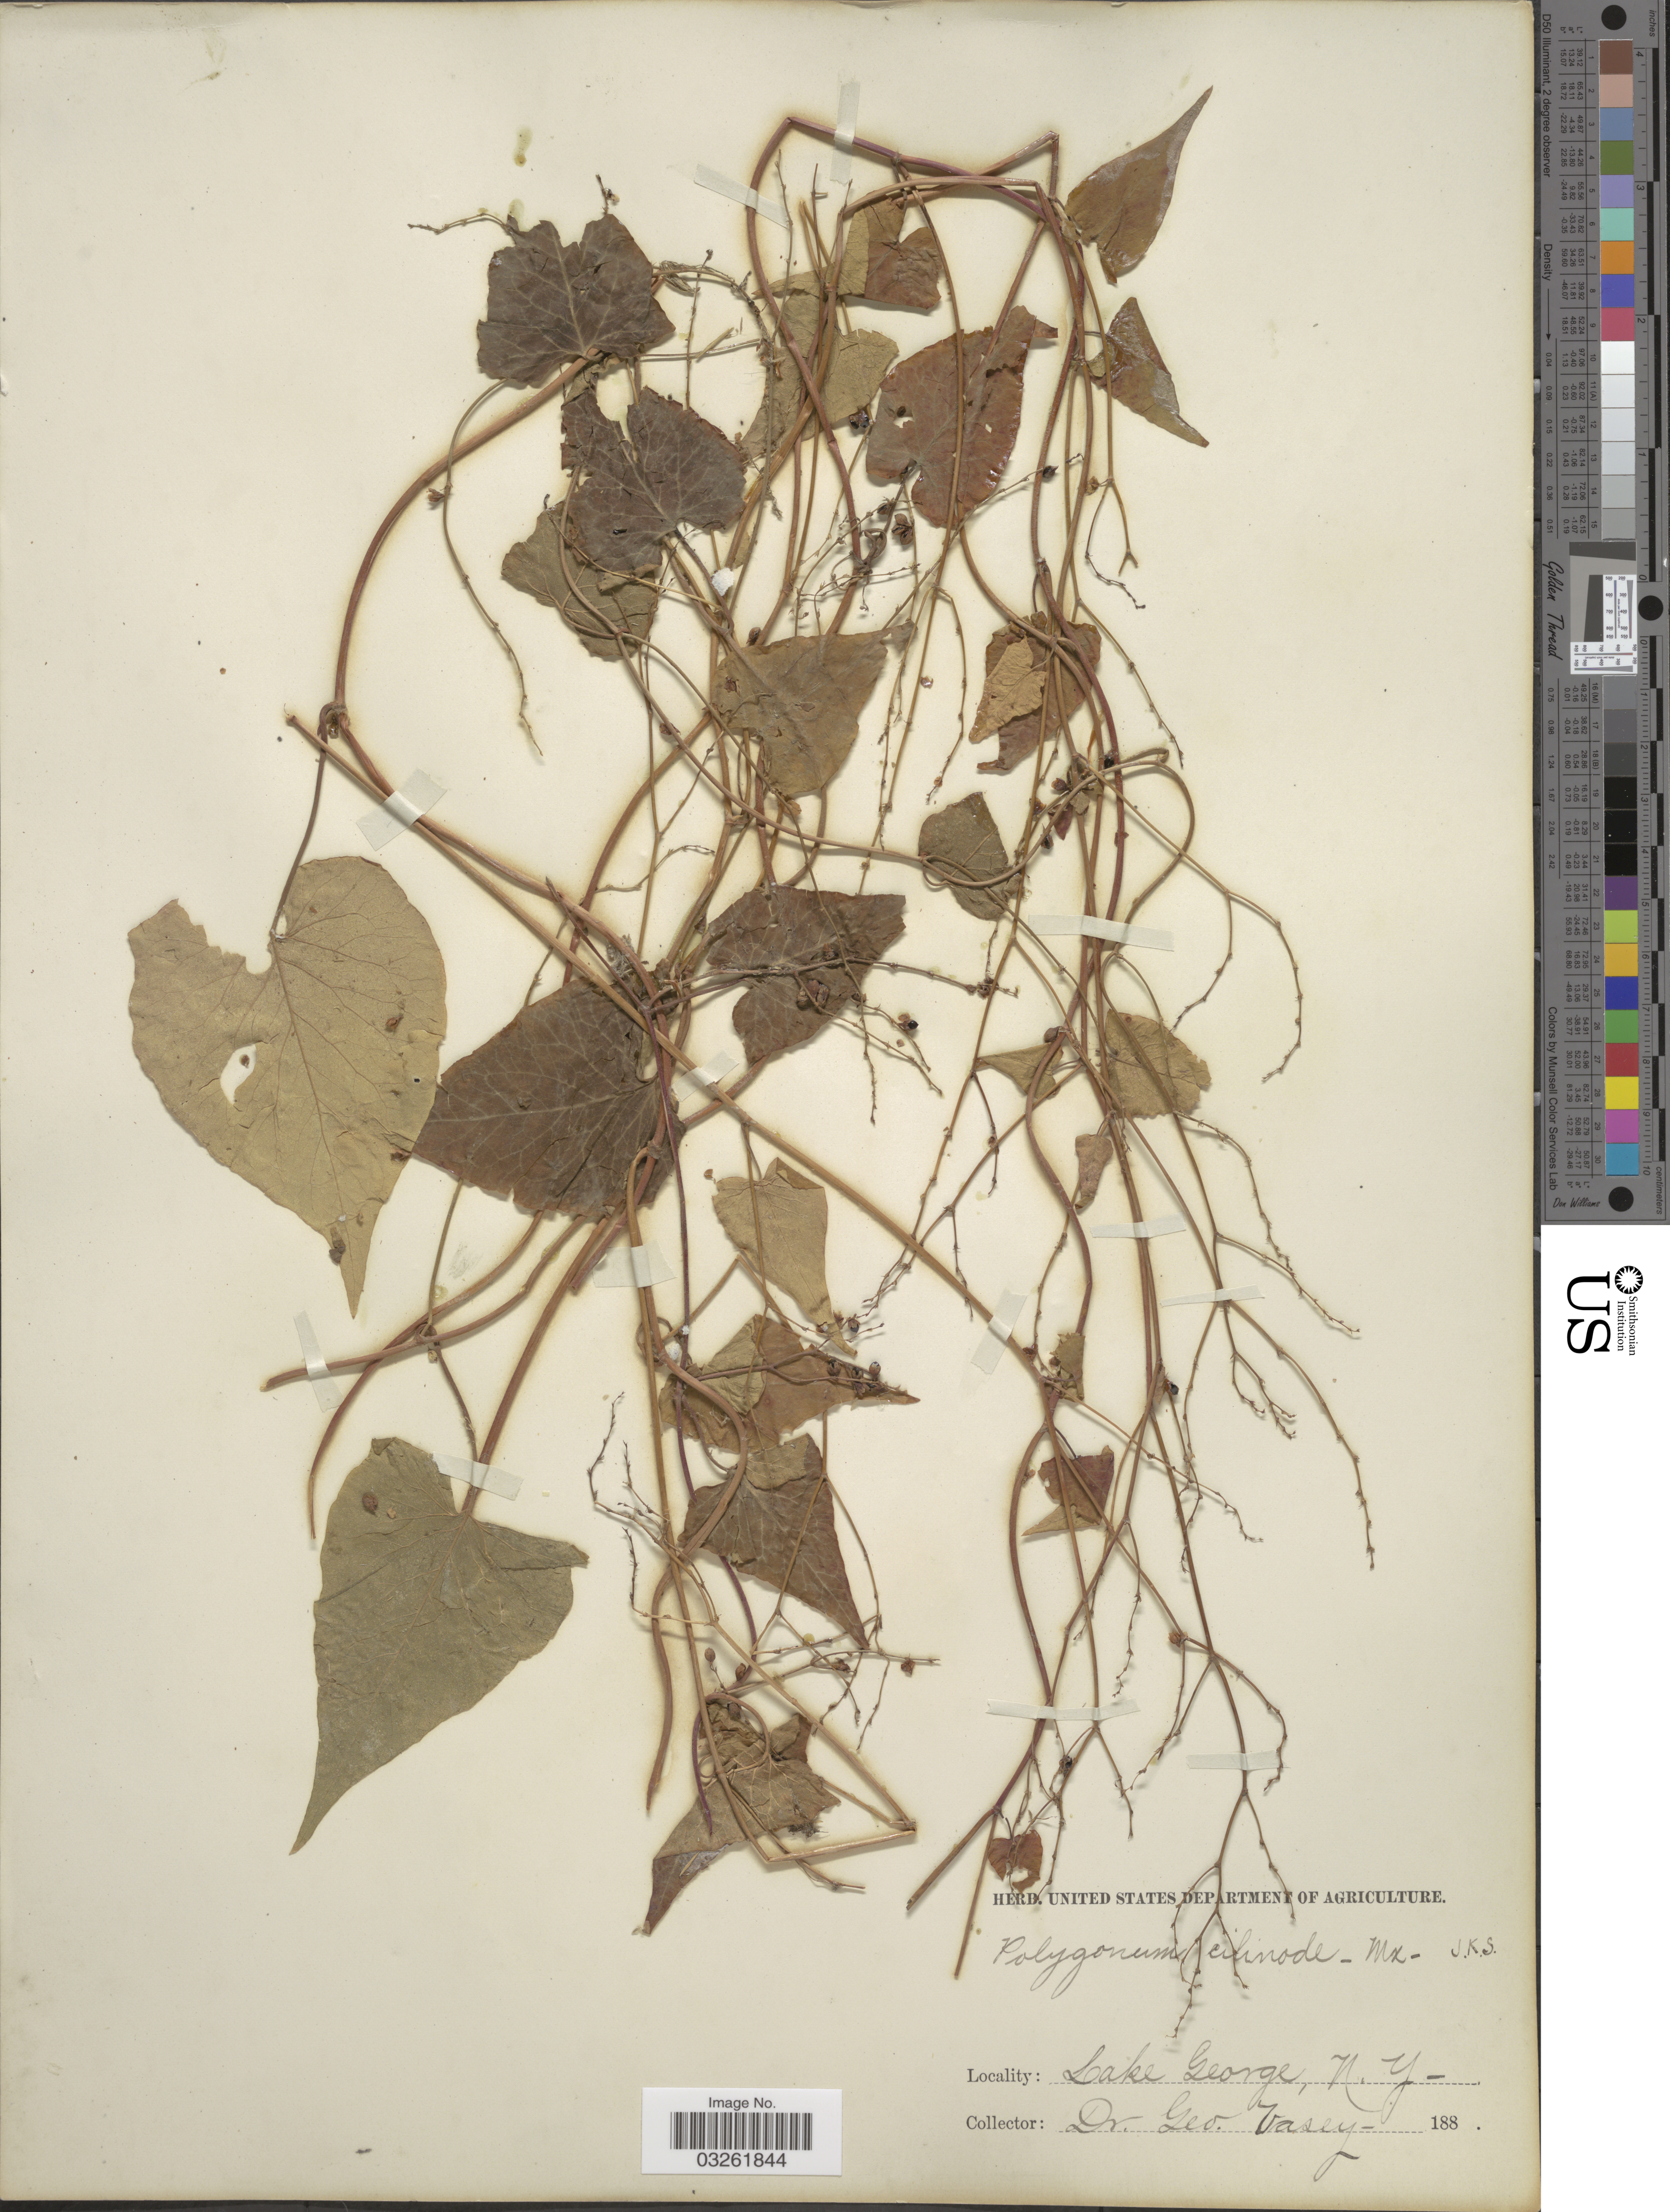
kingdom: Plantae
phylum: Tracheophyta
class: Magnoliopsida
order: Caryophyllales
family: Polygonaceae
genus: Fallopia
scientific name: Fallopia cilinodis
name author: (Michx.) Holub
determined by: Strong, M. T., (US), Smithsonian Institution - National Museum of Natural History (UNITED STATES)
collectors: G. Vasey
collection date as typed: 188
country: United States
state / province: New York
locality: Lake George.